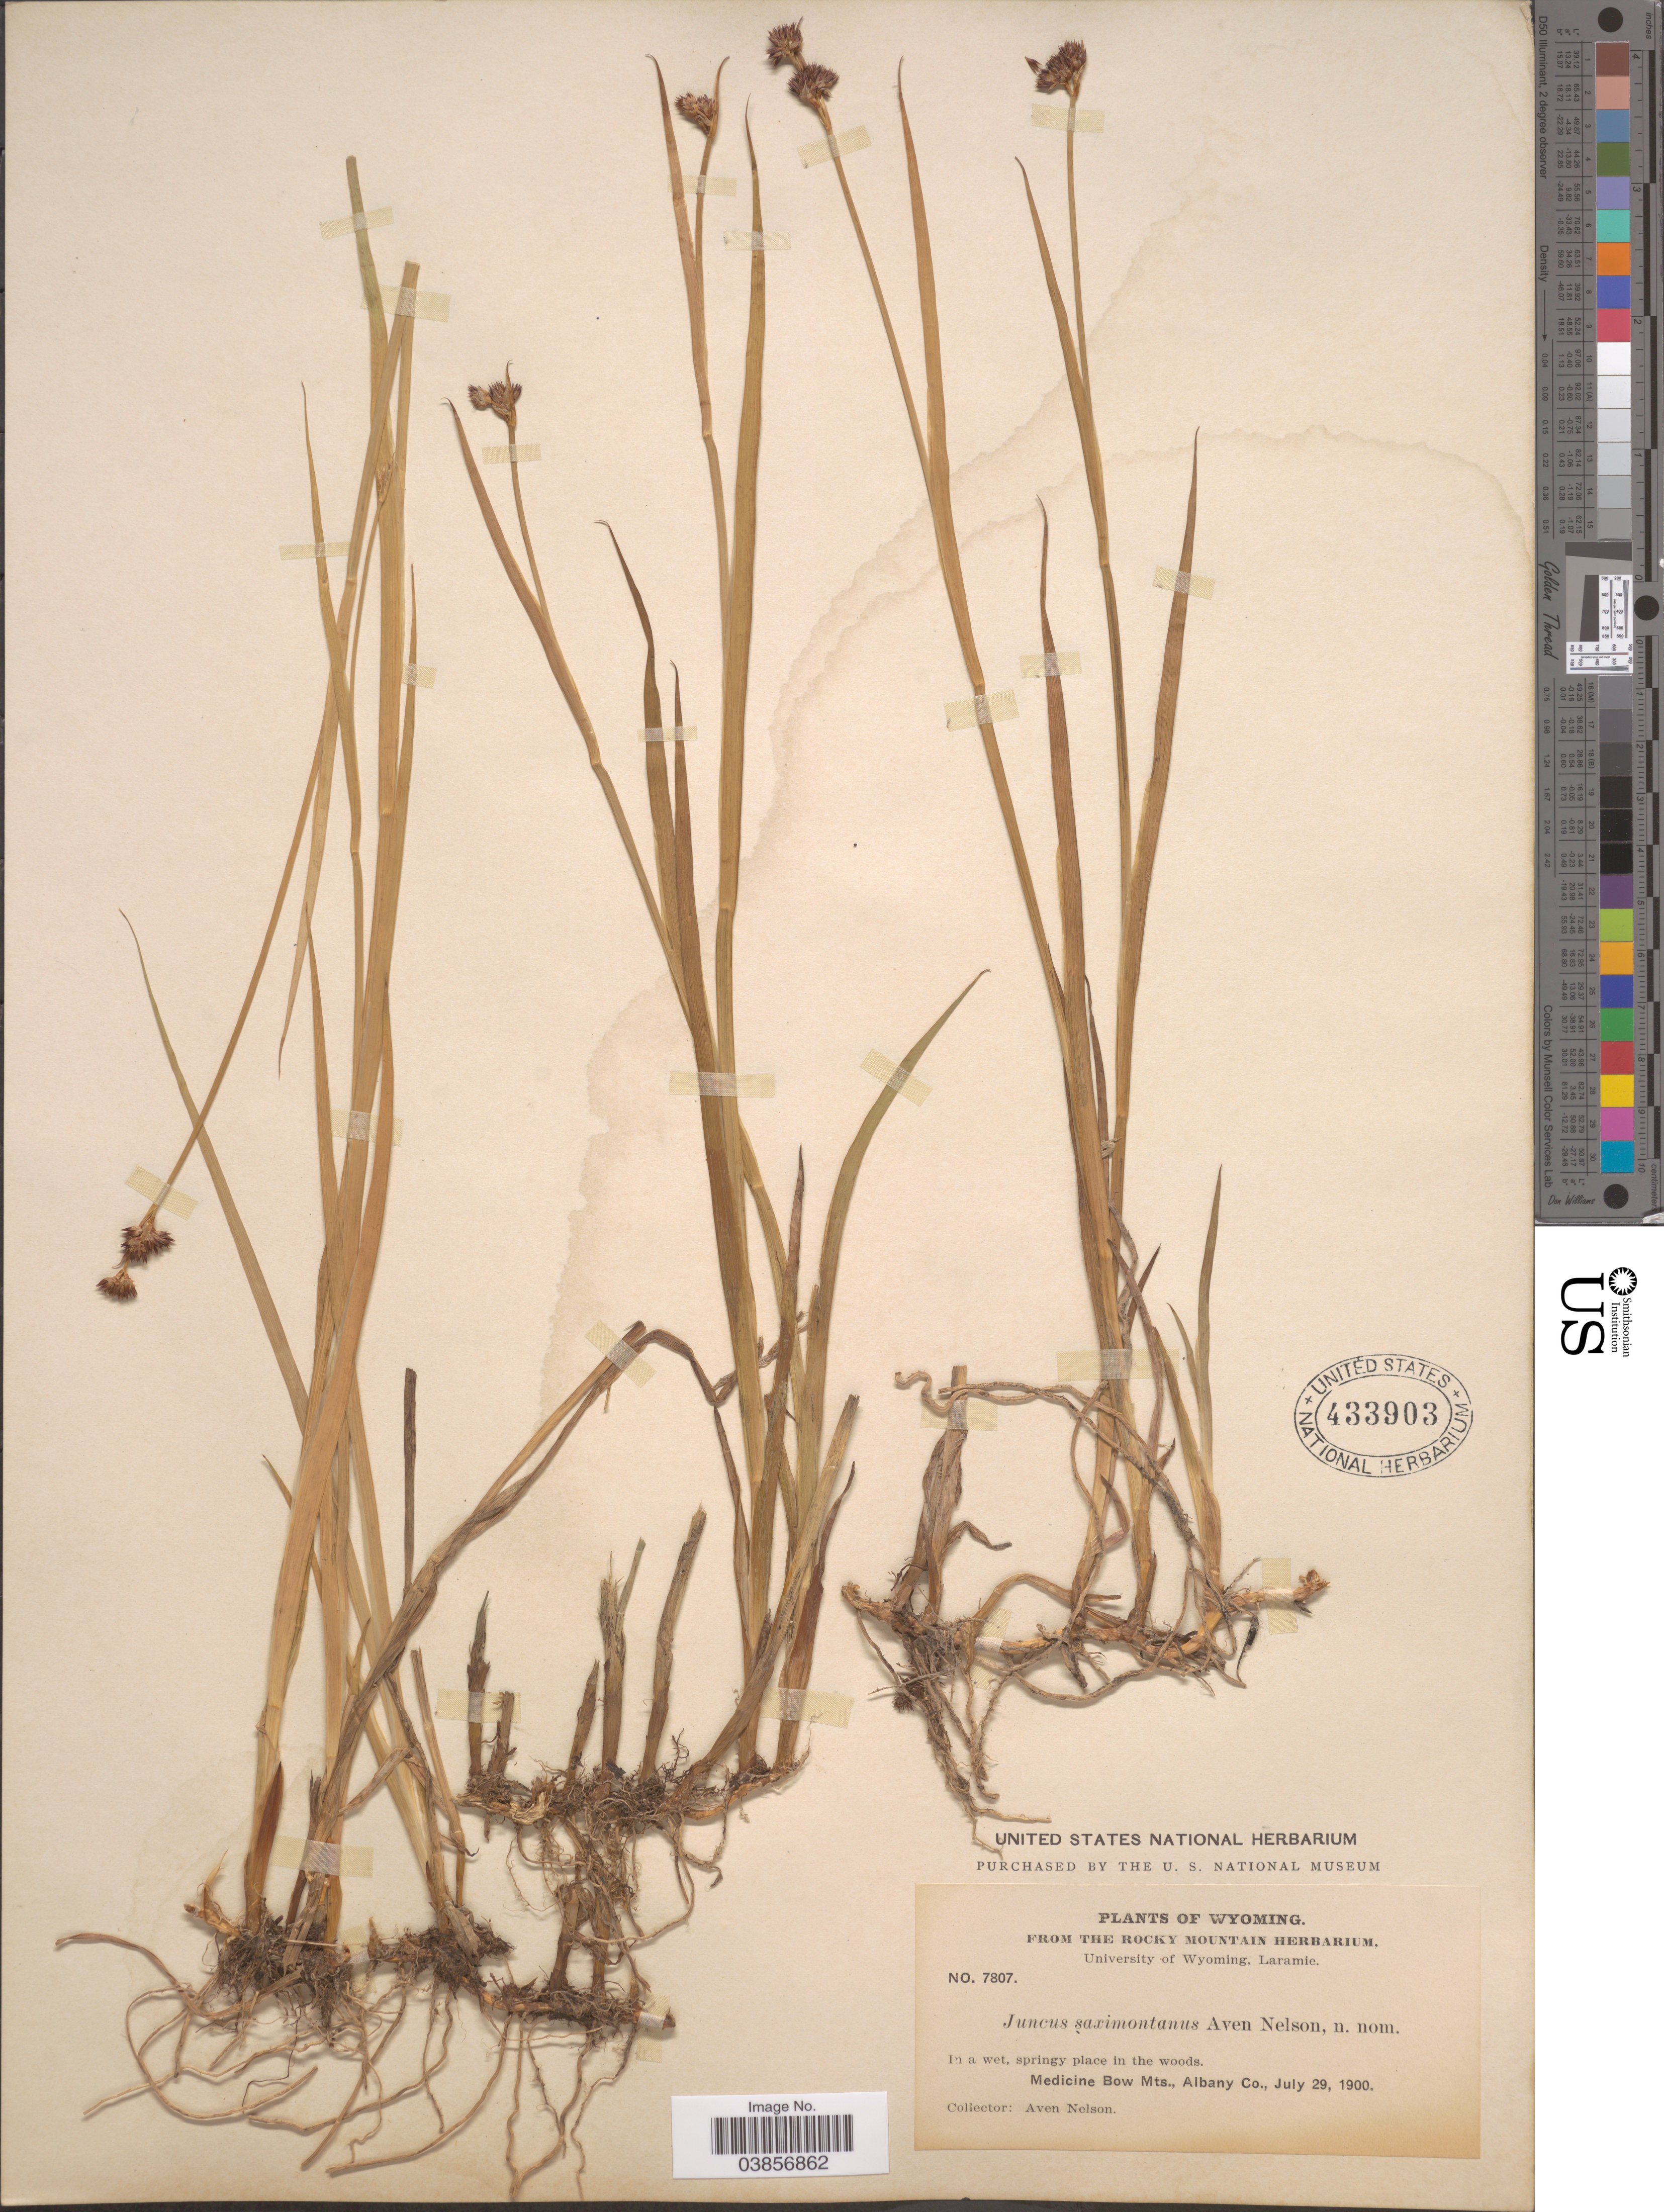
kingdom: Plantae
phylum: Tracheophyta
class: Liliopsida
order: Poales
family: Juncaceae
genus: Juncus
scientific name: Juncus saximontanus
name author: A. Nelson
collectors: A. Nelson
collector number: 7807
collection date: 1900-07-29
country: United States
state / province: Wyoming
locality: Medicine Bow Mts., Albany Co.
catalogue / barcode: US 433903